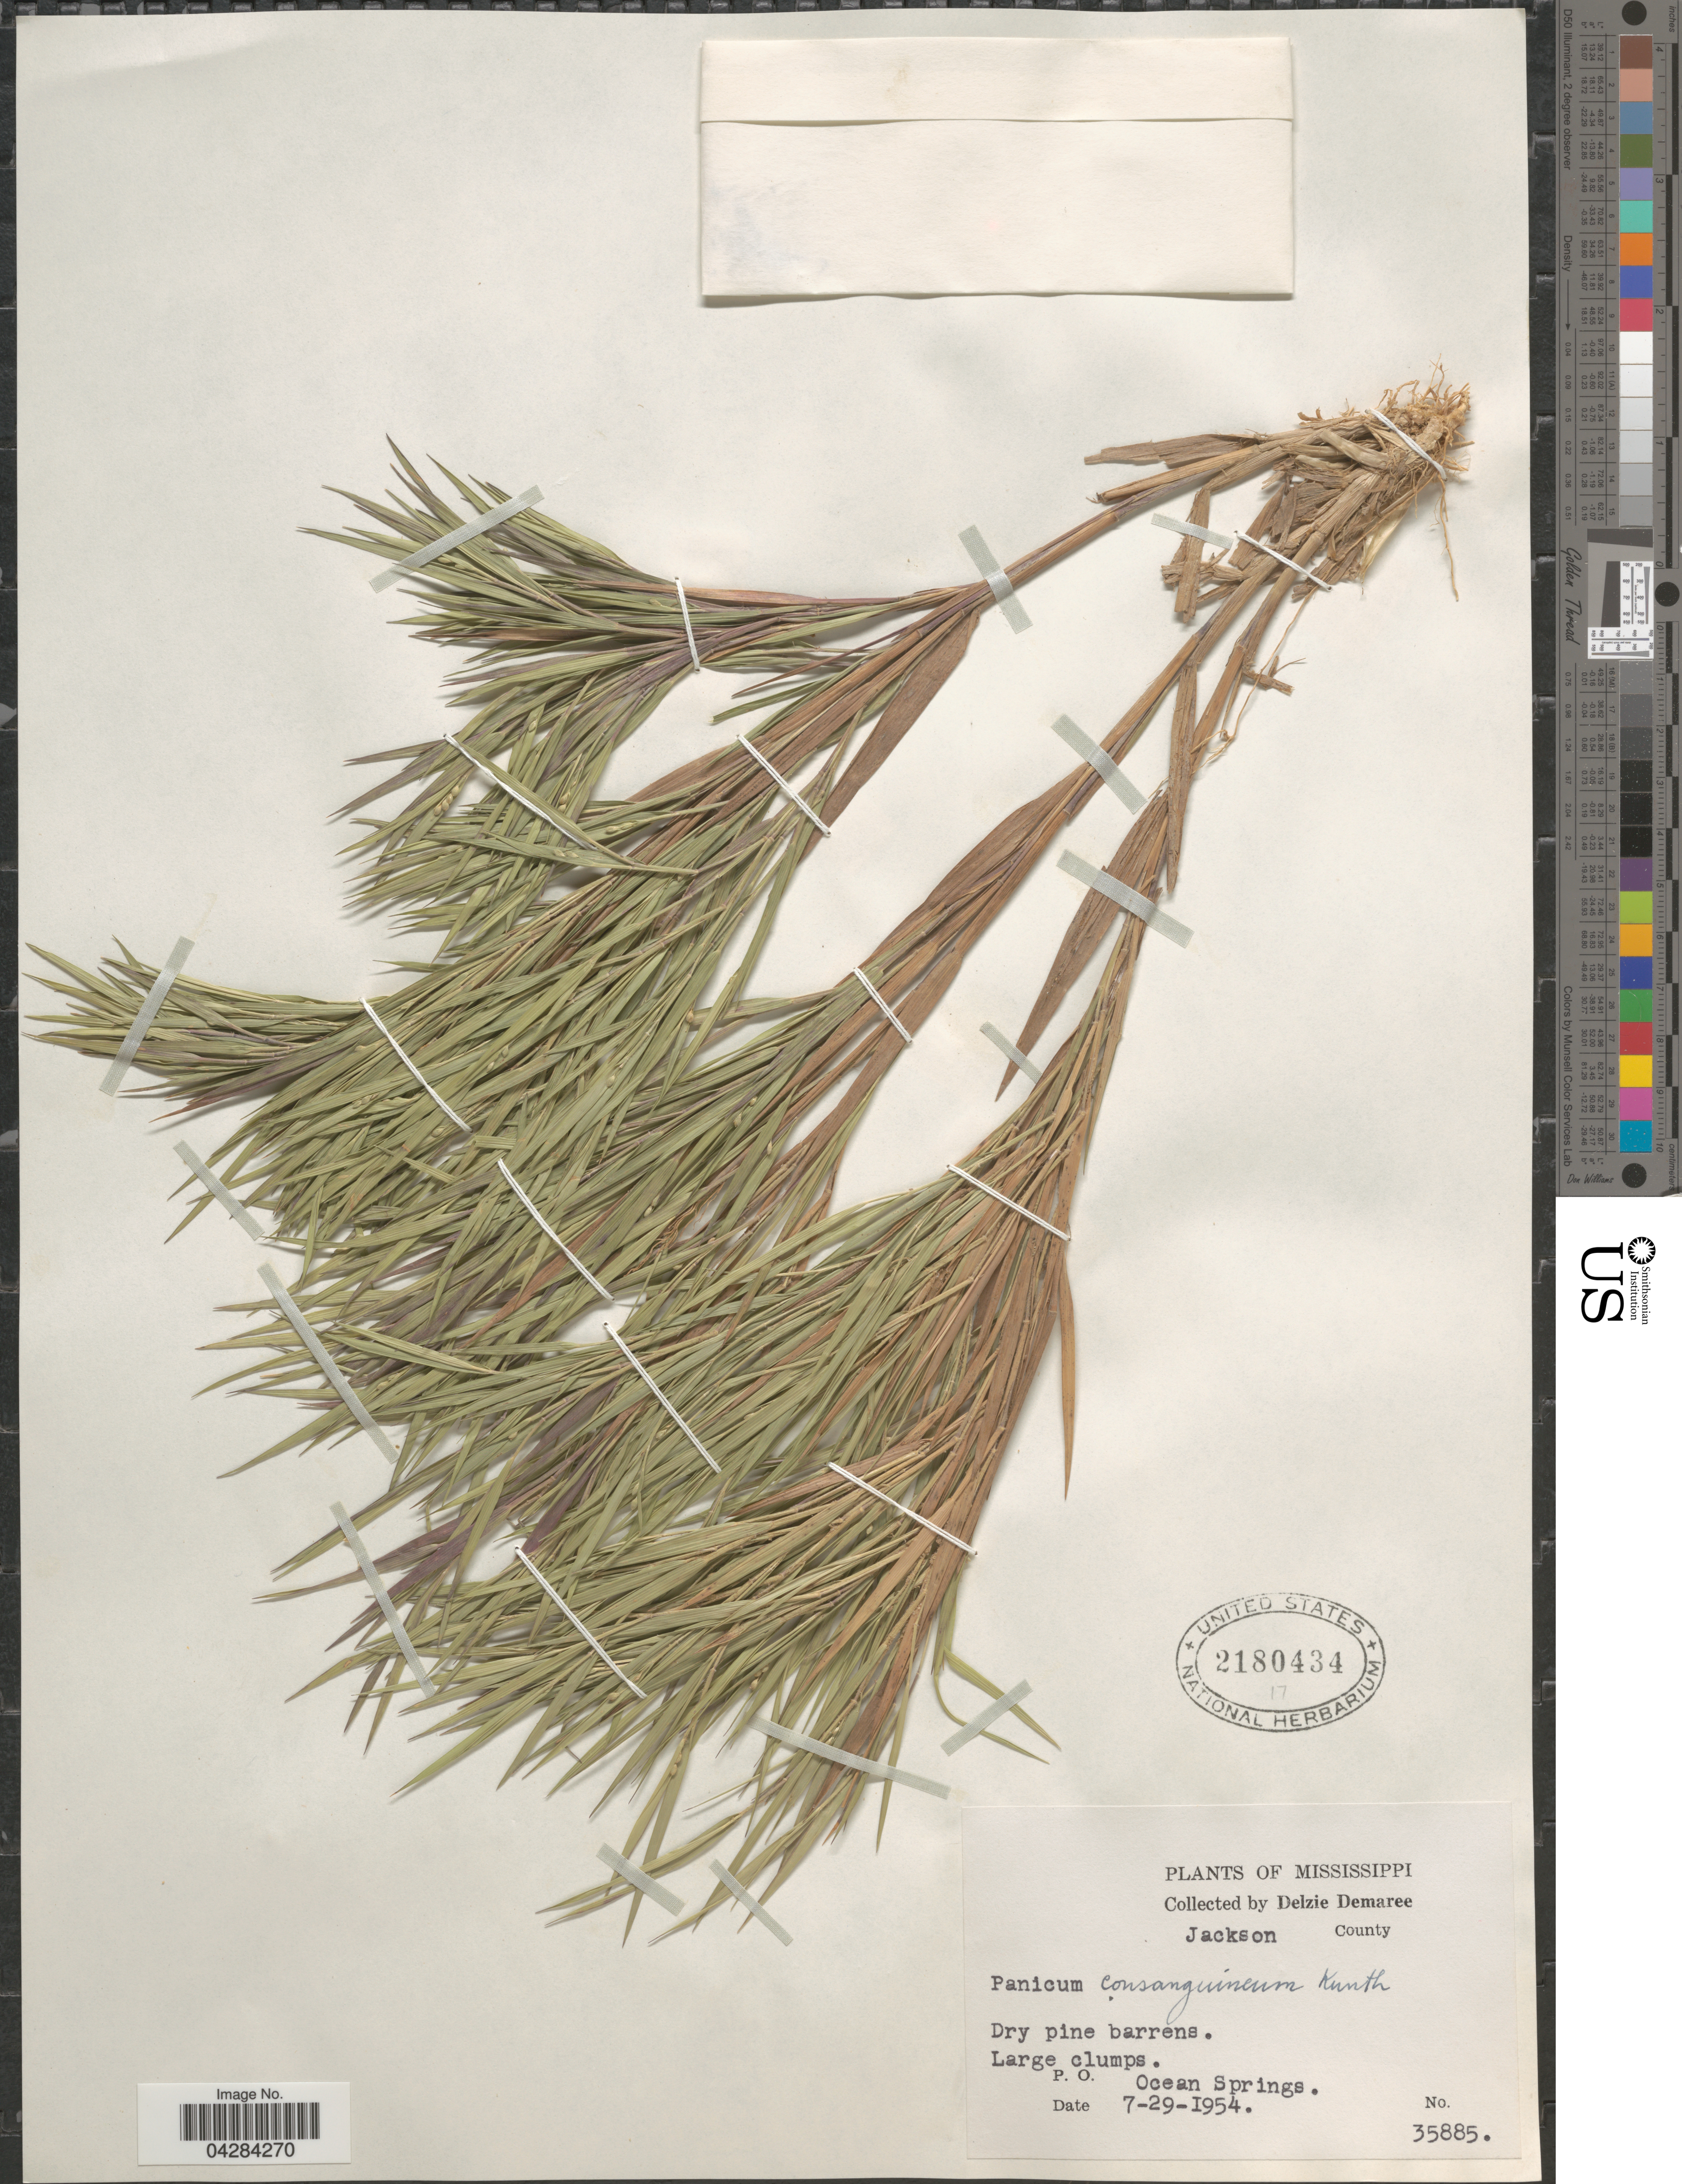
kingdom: Plantae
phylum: Tracheophyta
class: Liliopsida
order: Poales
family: Poaceae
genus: Dichanthelium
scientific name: Dichanthelium oligosanthes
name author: (Schult.) Gould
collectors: D. Demaree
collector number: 35885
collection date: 1954-07-29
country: United States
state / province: Mississippi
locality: Jackson County. Dry pine barrens. P.O. Ocean Springs.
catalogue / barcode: US 2180434